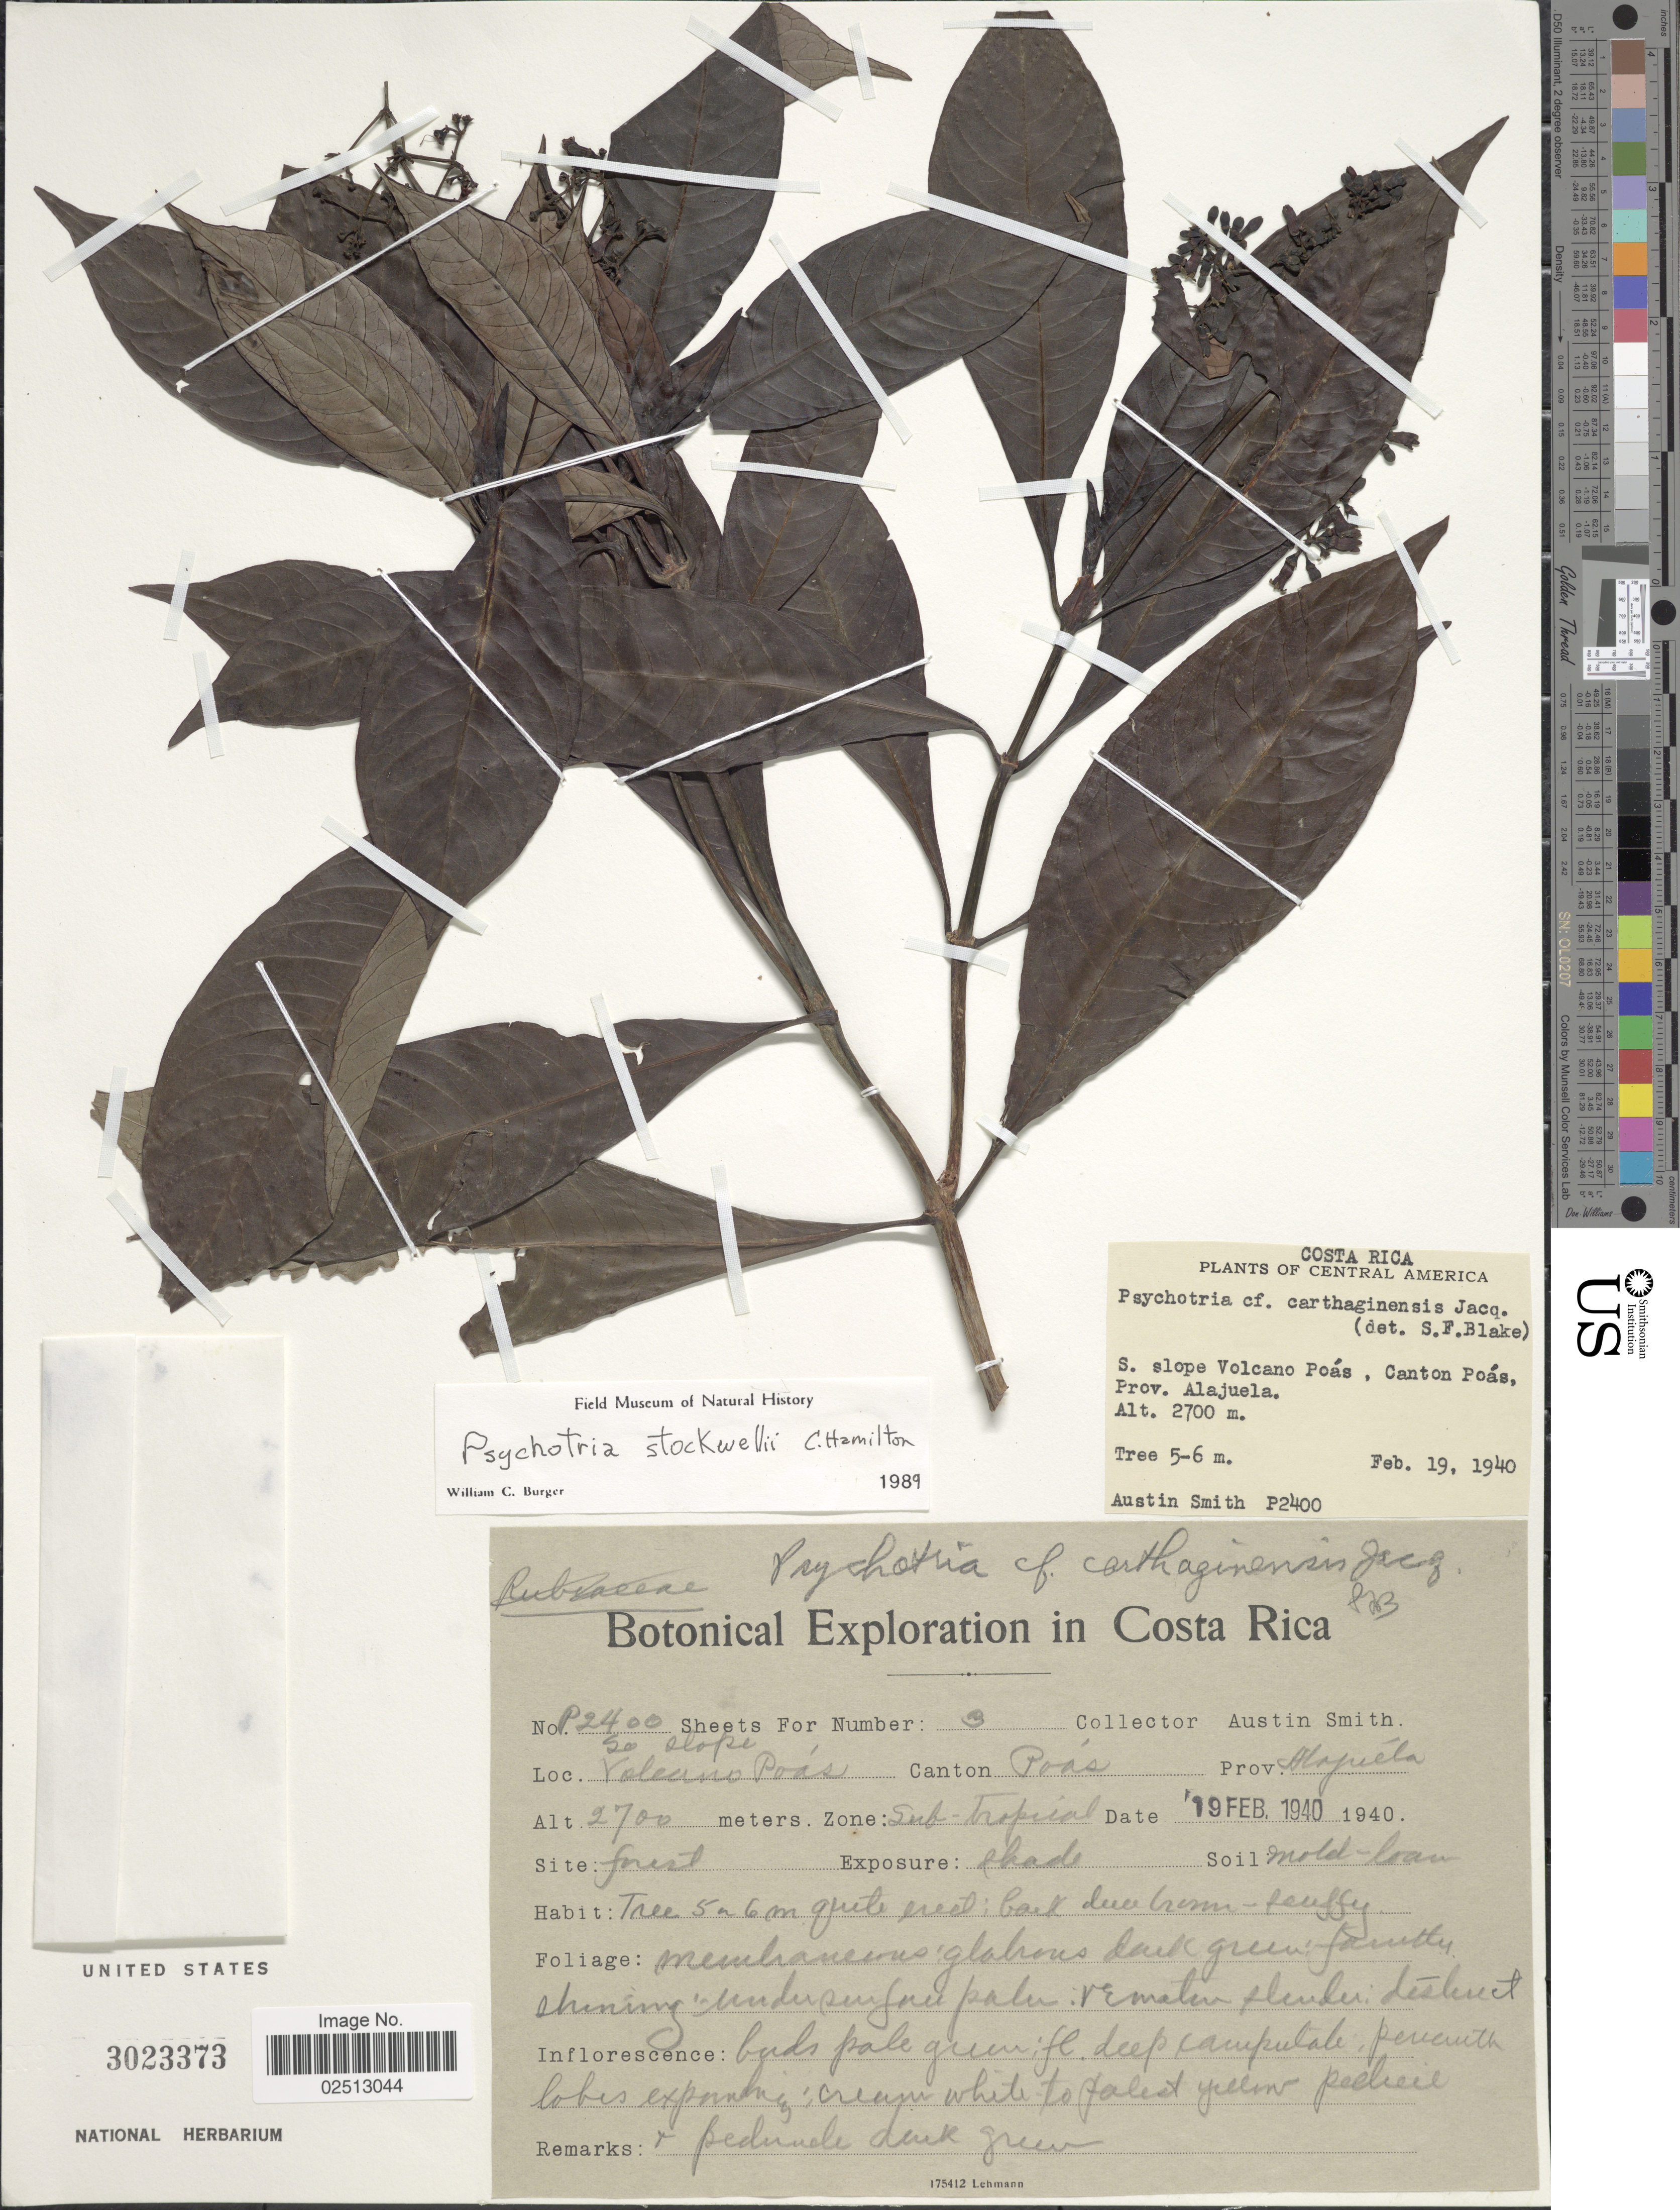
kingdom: Plantae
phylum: Tracheophyta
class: Magnoliopsida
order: Gentianales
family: Rubiaceae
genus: Psychotria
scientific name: Psychotria stockwellii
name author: C.W. Ham.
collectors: Aust P. Smith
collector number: P2400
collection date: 1940-02-19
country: Costa Rica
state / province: Alajuela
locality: S. slope, Volcano Poas, Canton Poas, Prov. Alajuela. Zone: Sub-tropical.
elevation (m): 2700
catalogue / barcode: US 3023373